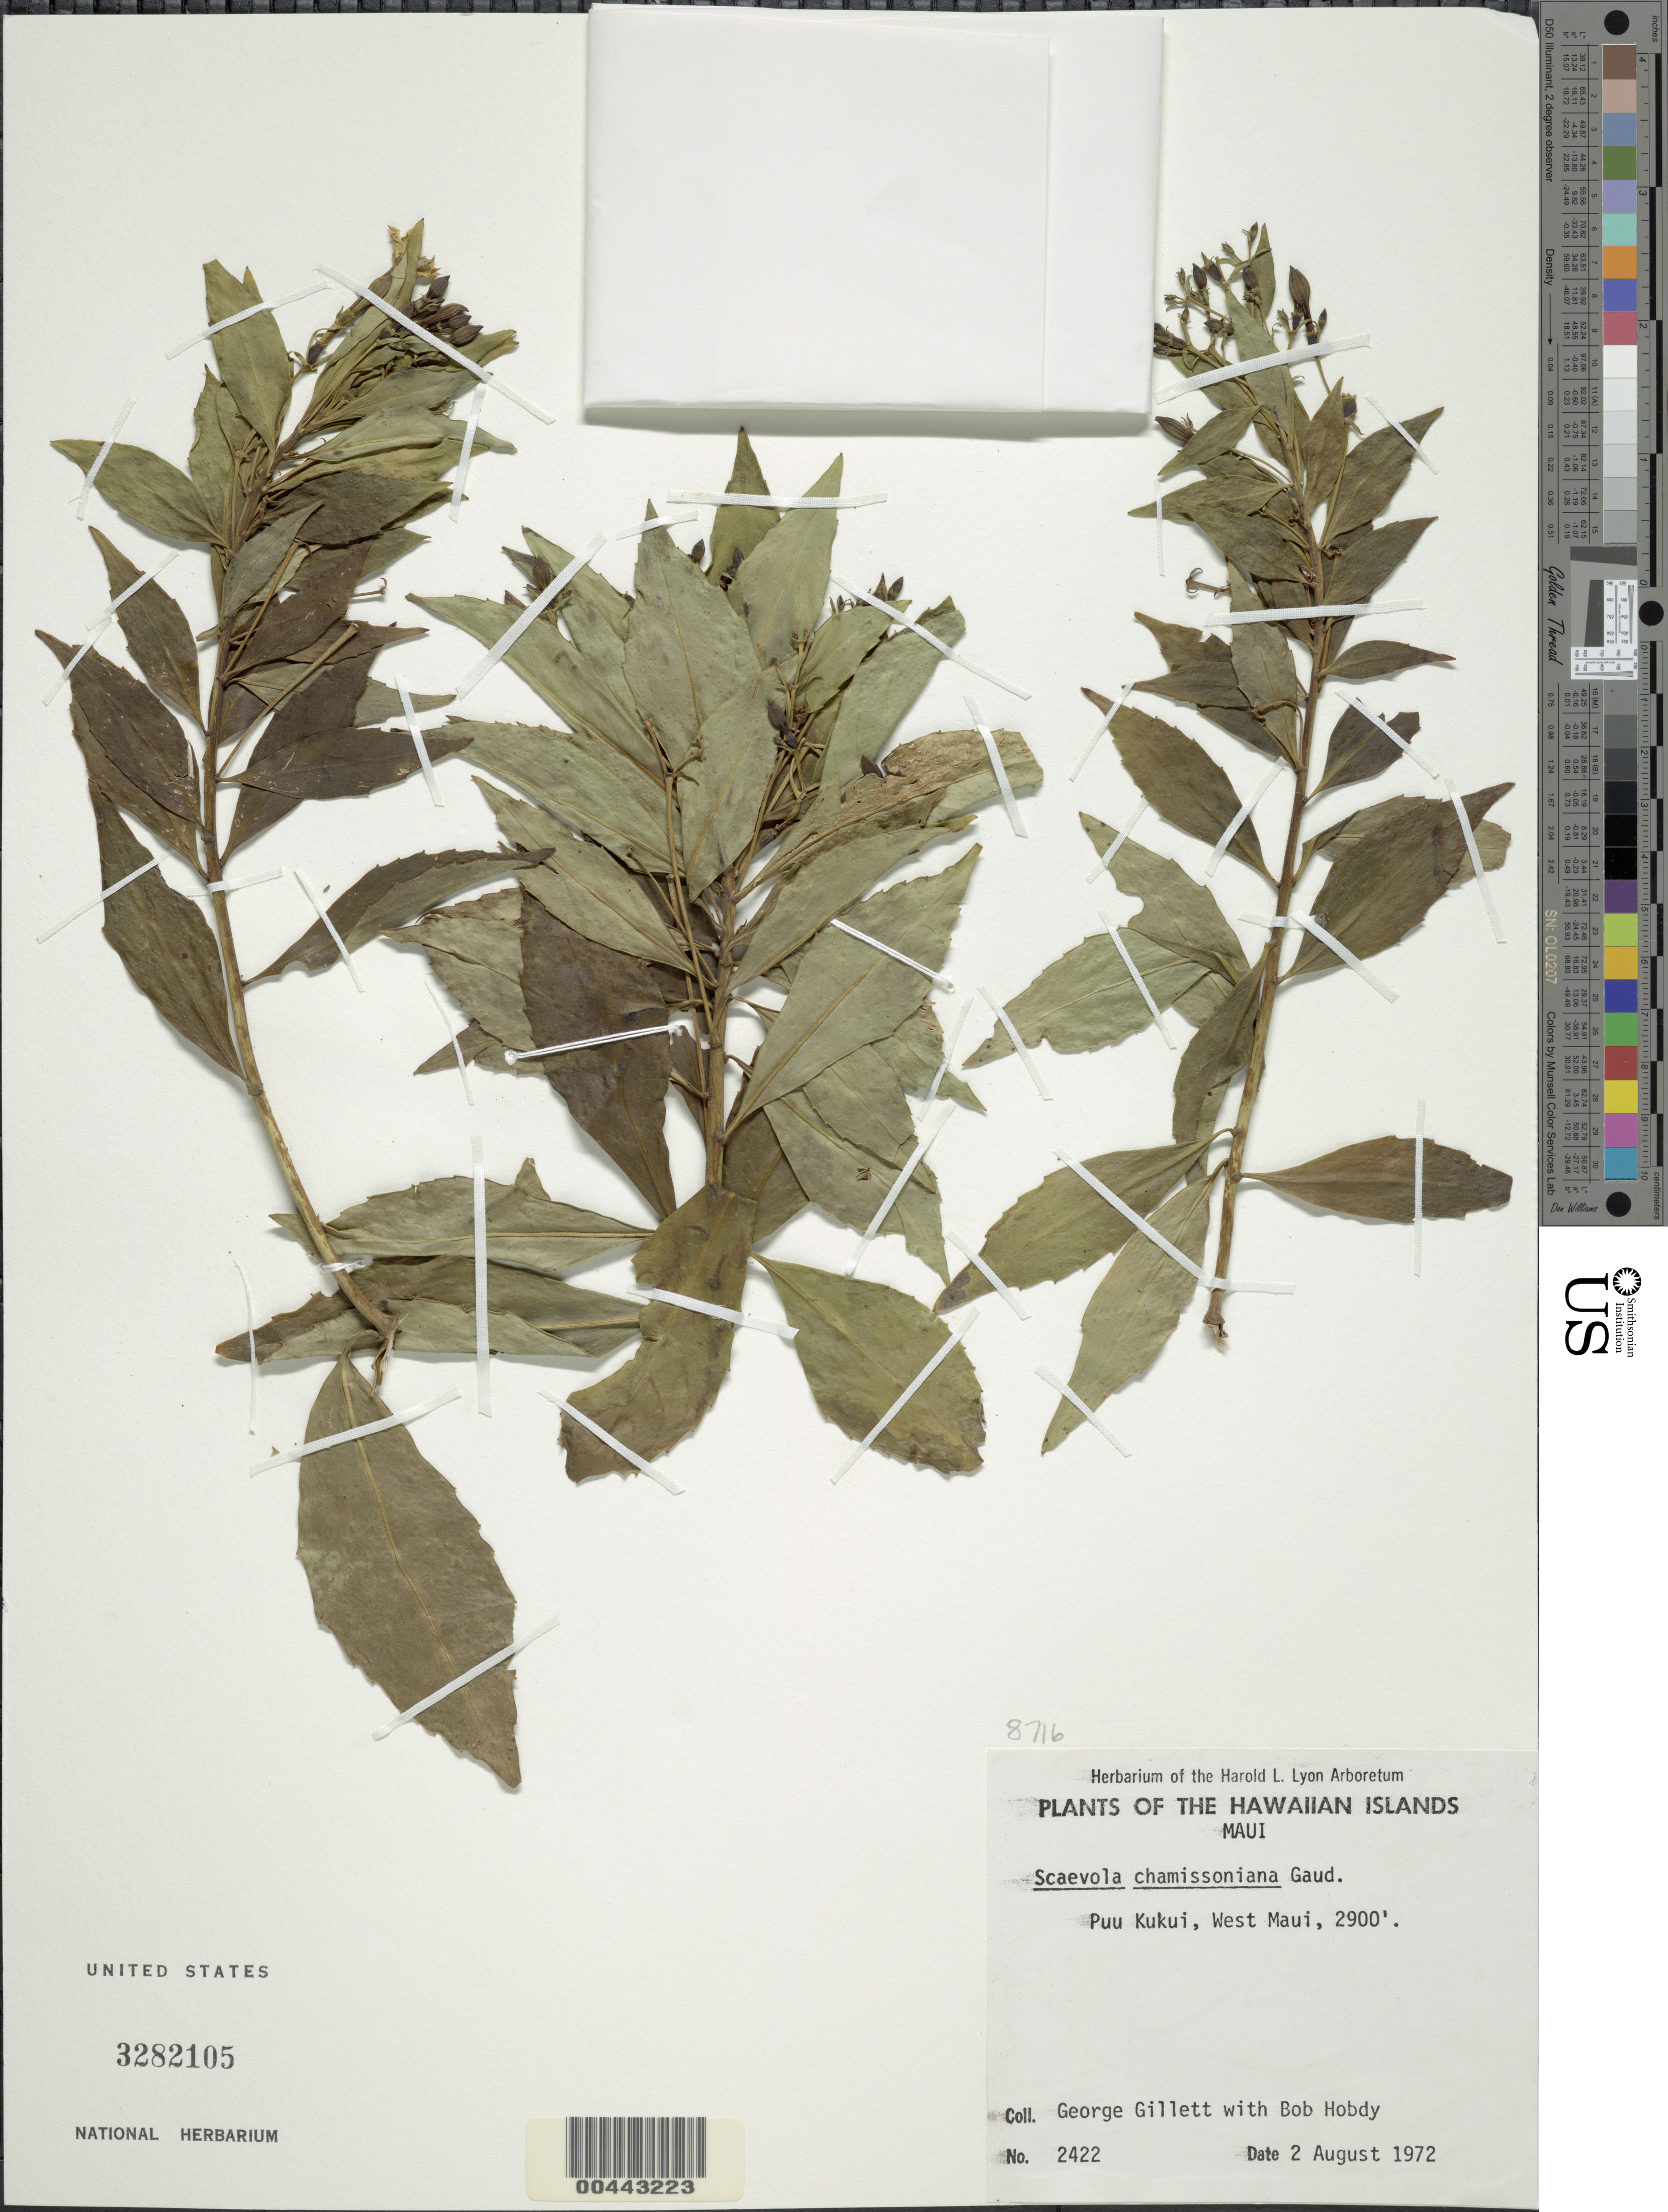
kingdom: Plantae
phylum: Tracheophyta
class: Magnoliopsida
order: Asterales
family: Goodeniaceae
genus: Scaevola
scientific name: Scaevola chamissoniana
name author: Gaudich.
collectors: G. Gillett & B. Hobdy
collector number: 2422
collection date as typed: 2 Aug 1972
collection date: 1972-08-02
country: United States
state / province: Hawaii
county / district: Maui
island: Maui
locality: Puu Kukui, W Maui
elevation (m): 884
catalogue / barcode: US 3282105